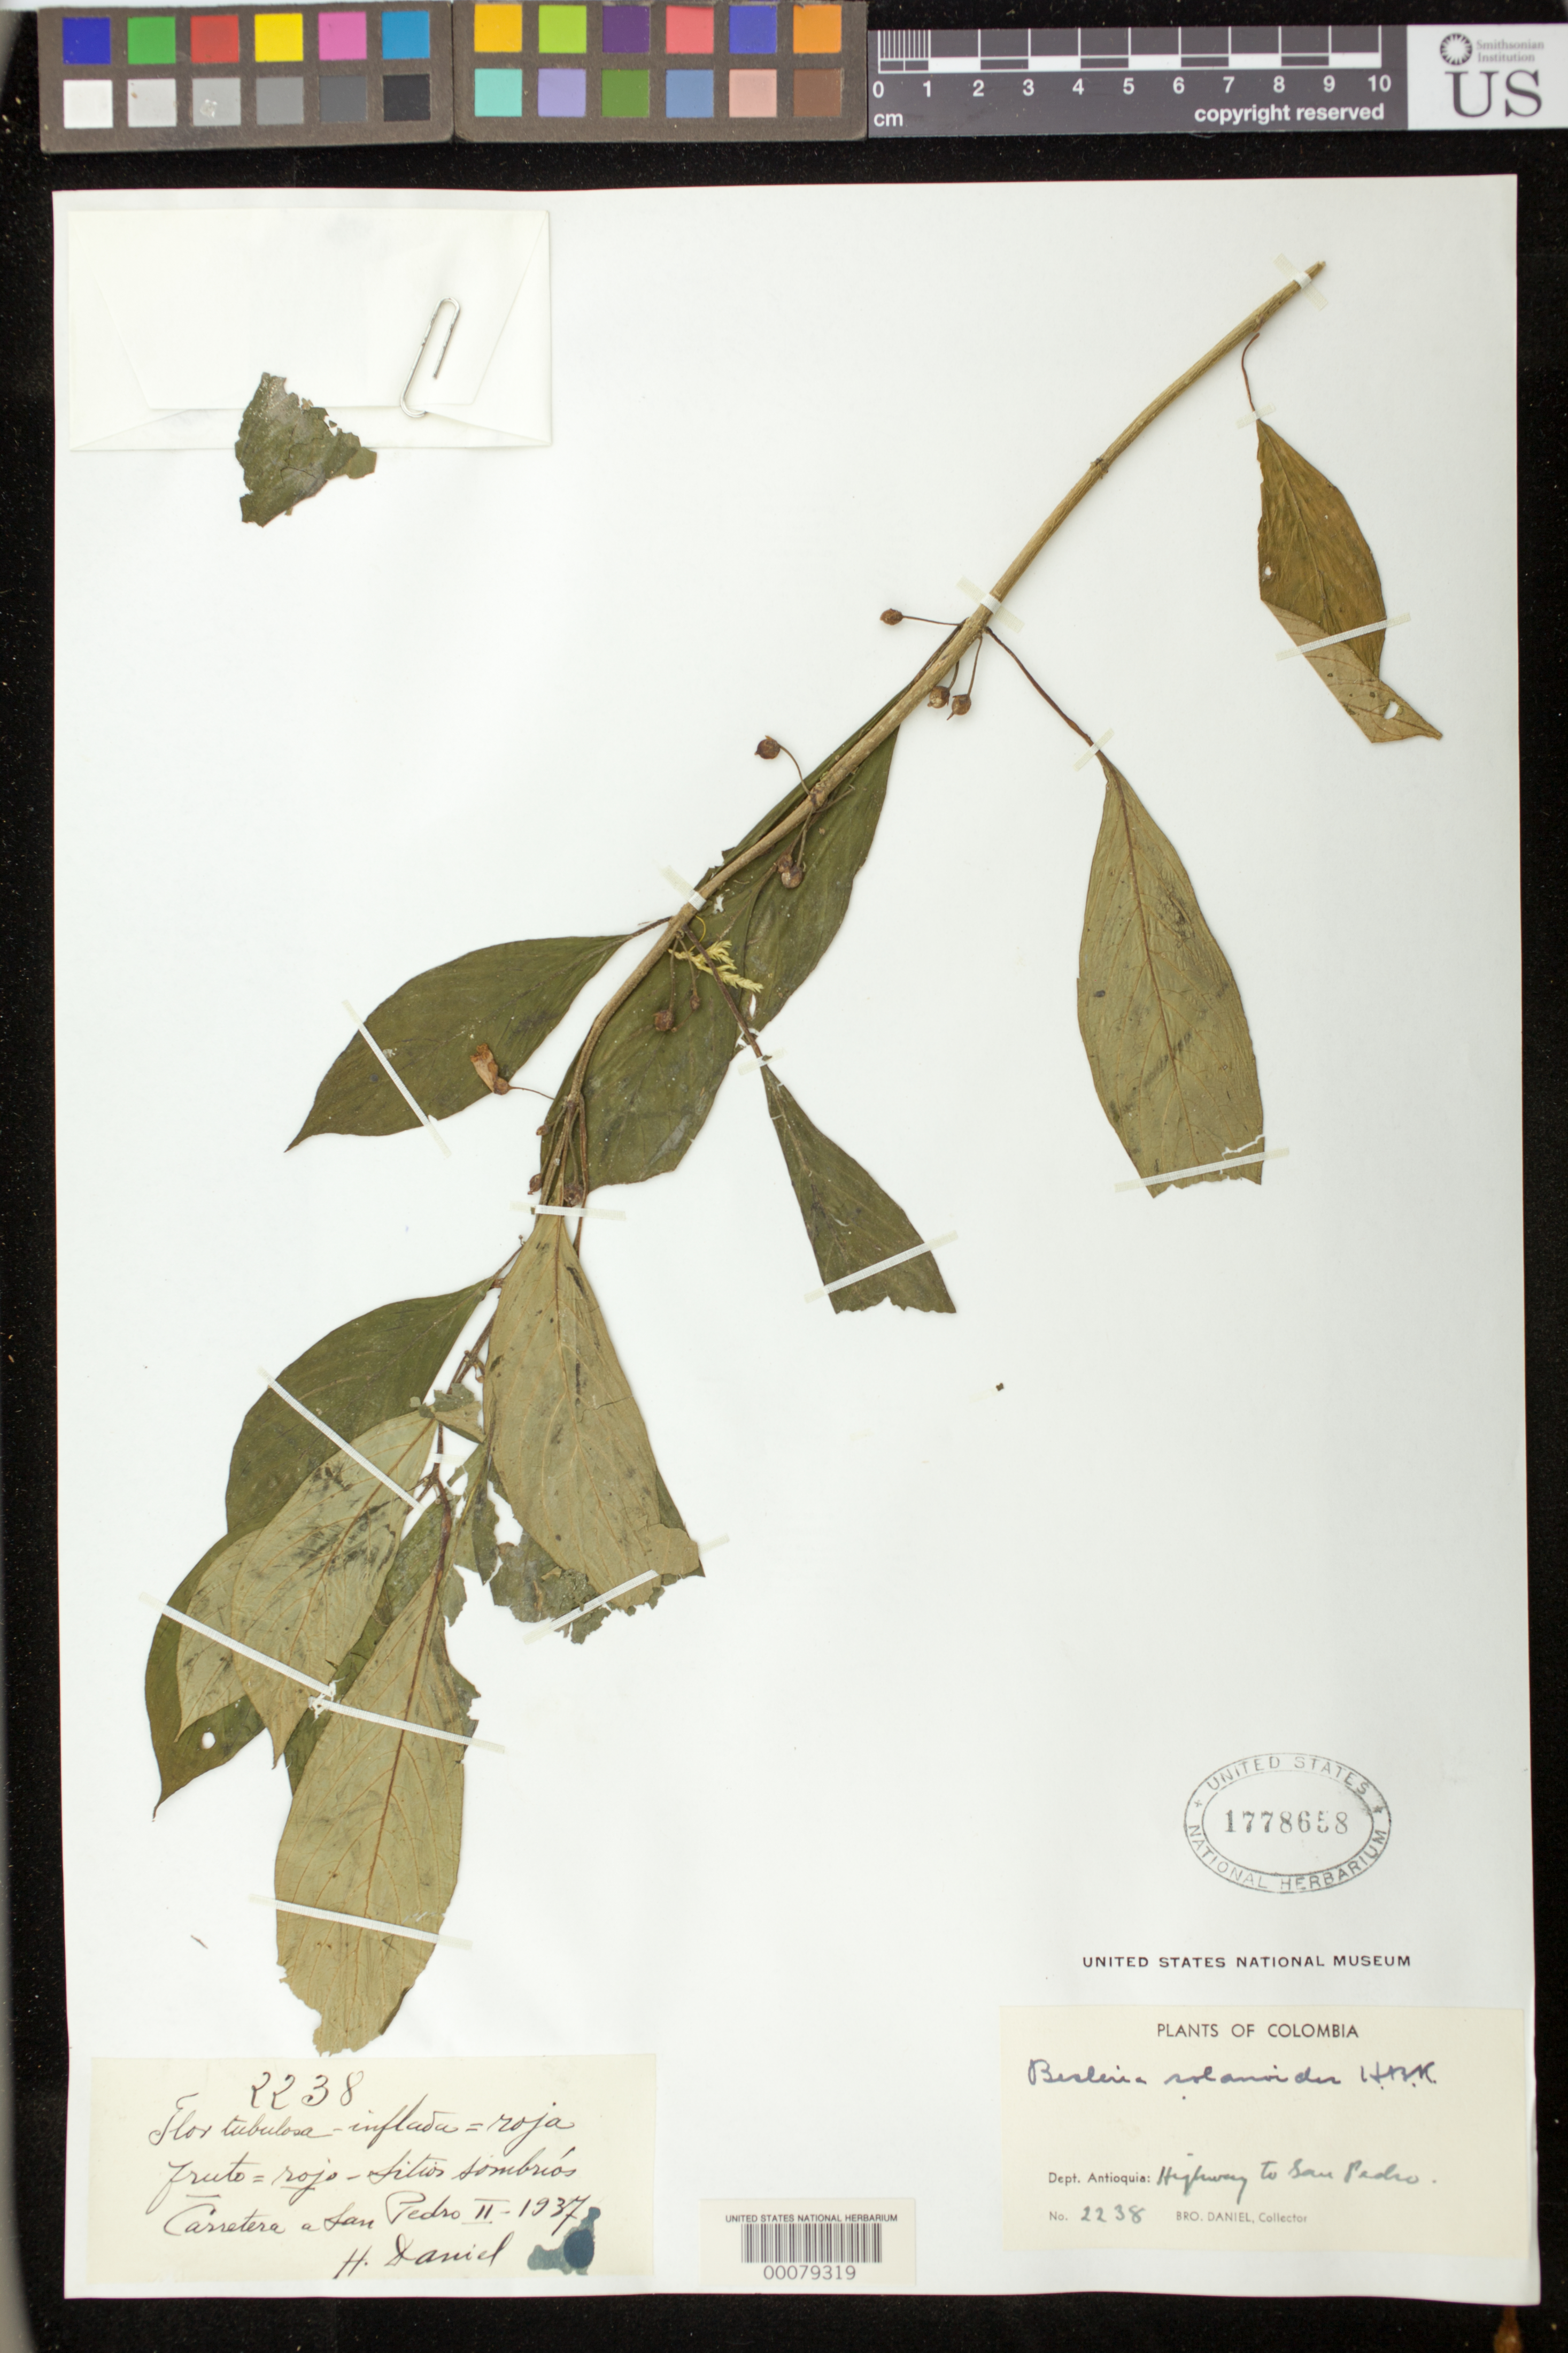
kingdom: Plantae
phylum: Tracheophyta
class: Magnoliopsida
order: Lamiales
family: Gesneriaceae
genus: Besleria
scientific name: Besleria solanoides var. solanoides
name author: Kunth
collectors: Bro. Daniel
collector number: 2238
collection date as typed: Feb 1937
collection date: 1937-02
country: Colombia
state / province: Antioquia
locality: Highway to San Pedro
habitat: Shady locations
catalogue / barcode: US 1778658